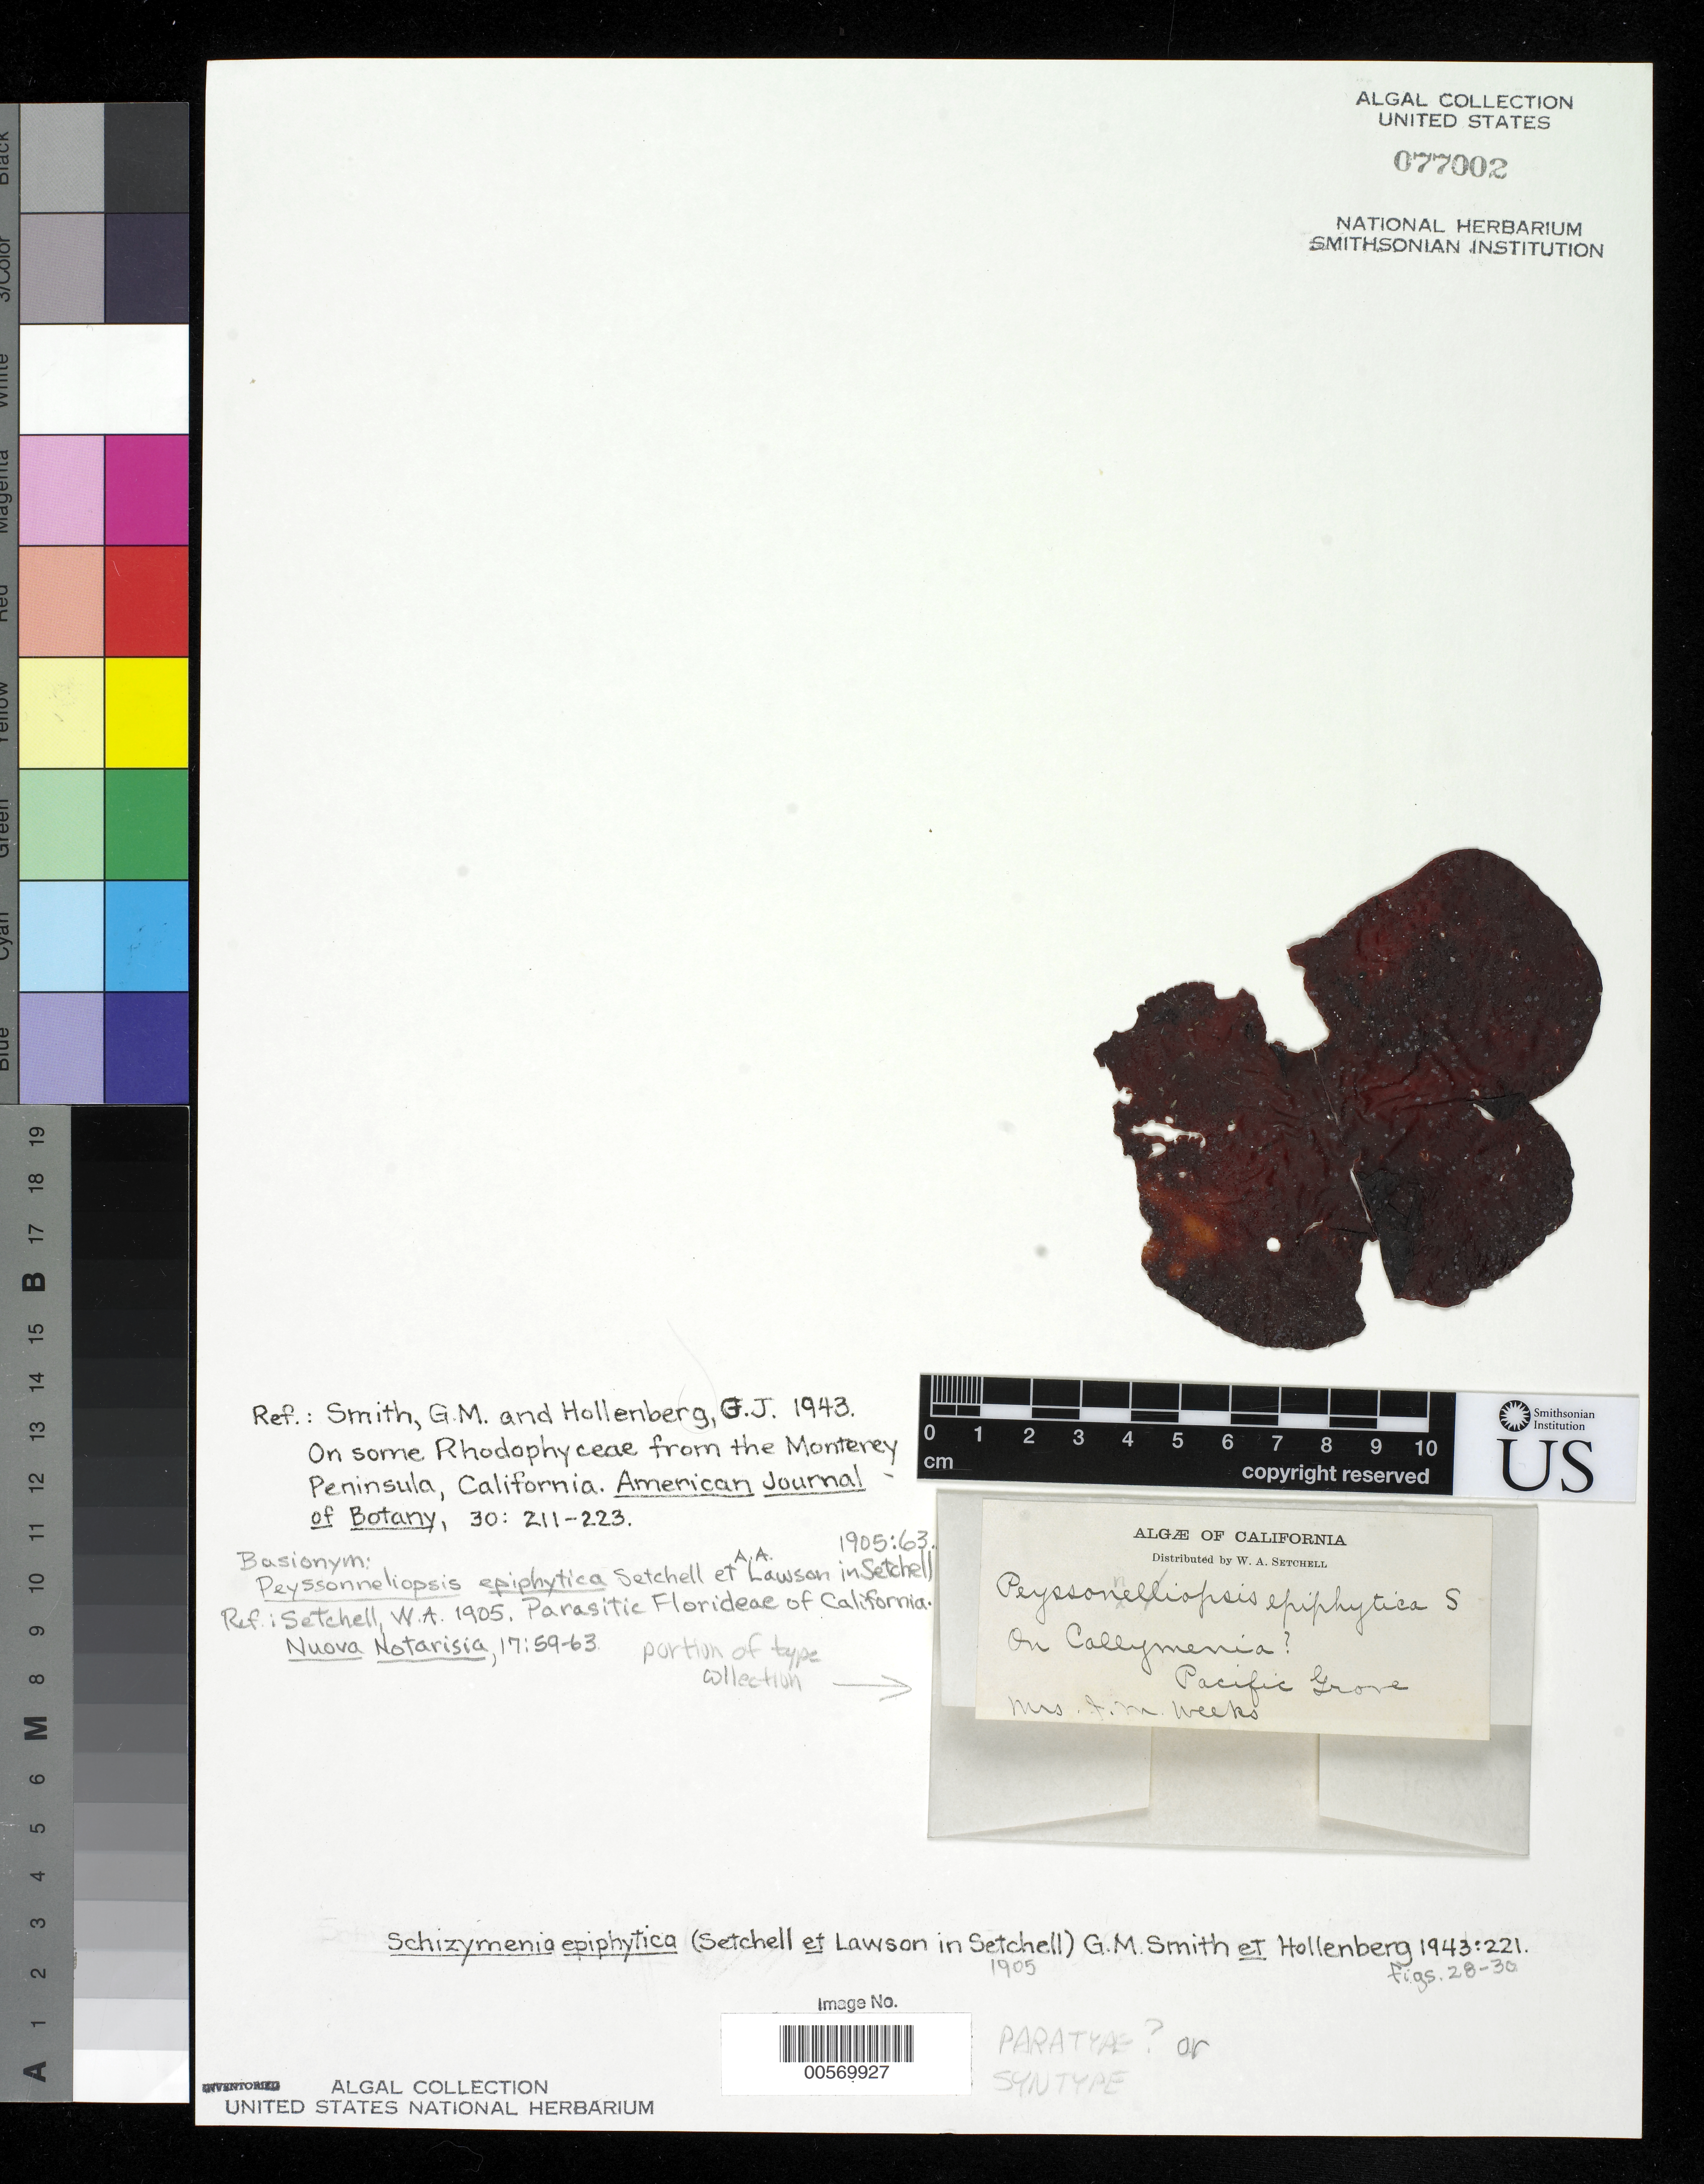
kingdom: Plantae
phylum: Rhodophyta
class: Florideophyceae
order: Nemastomatales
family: Schizymeniaceae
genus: Schizymenia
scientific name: Schizymenia epiphytica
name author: (Setch. & G.W. Lawson in Setch.) G.M. Sm. & Hollenb.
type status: Syntype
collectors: Mrs. J. Weeks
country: United States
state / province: California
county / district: Monterey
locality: Pacific Grove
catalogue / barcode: US 77002